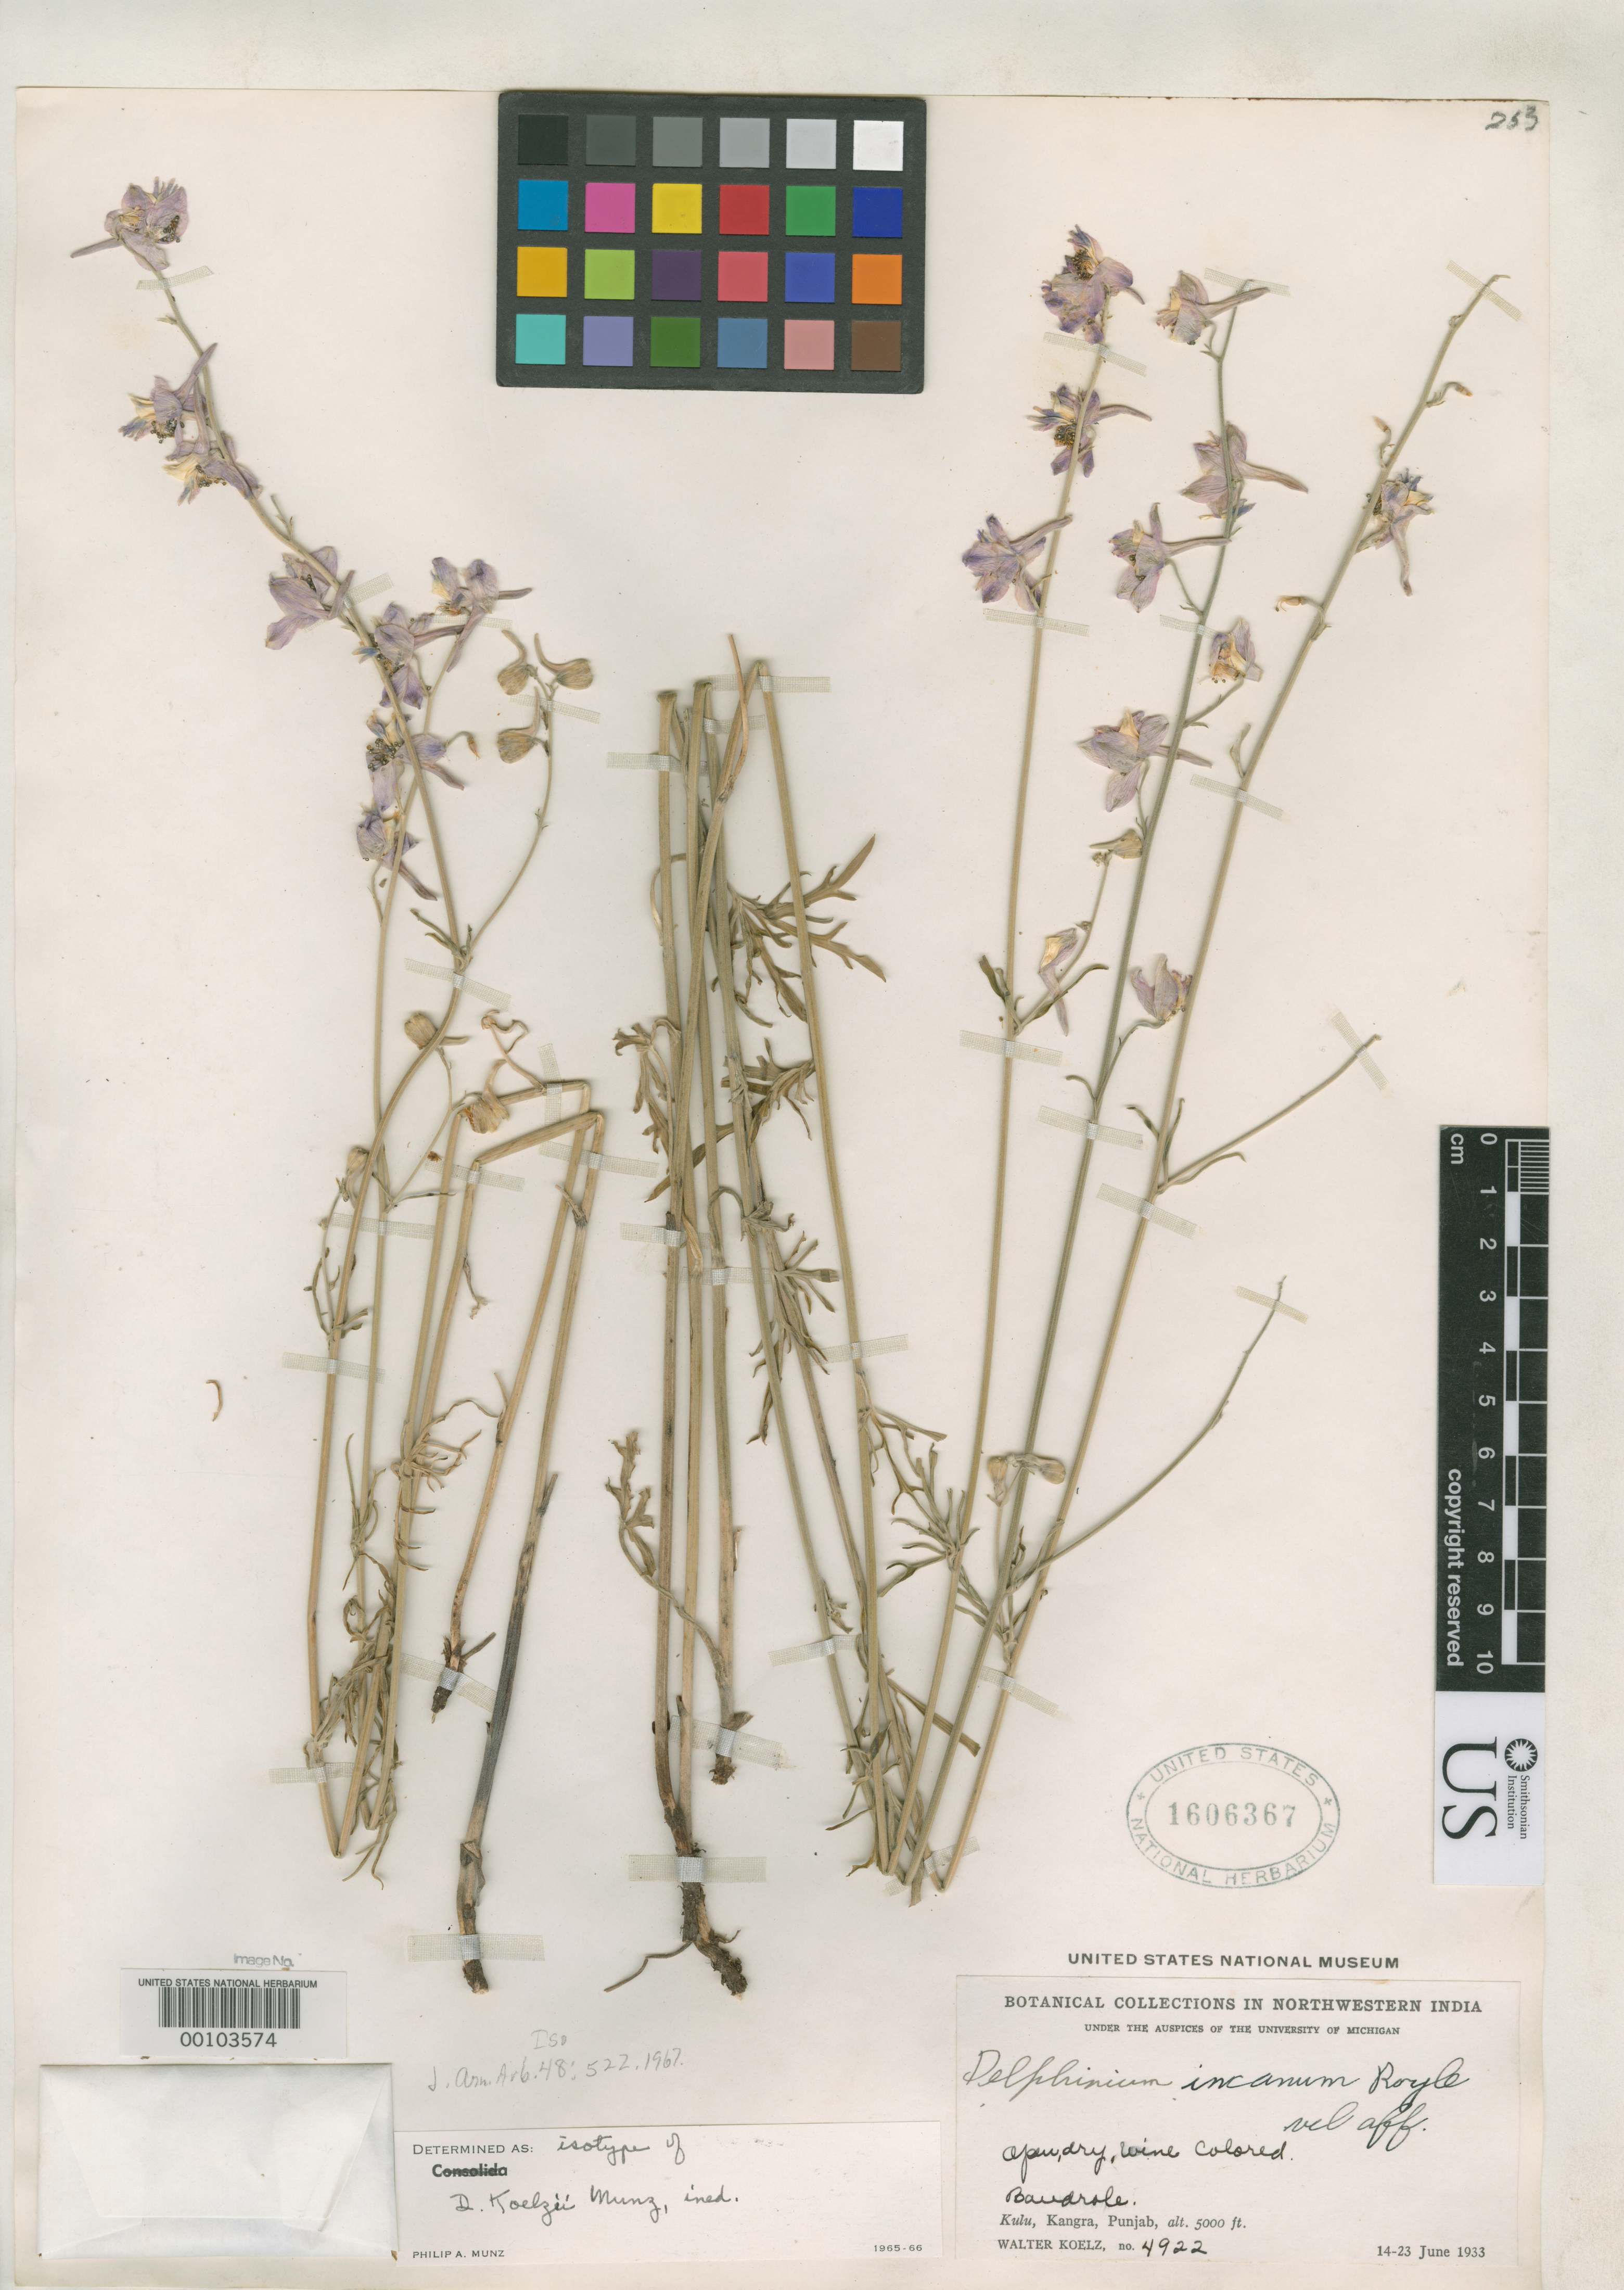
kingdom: Plantae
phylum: Tracheophyta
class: Magnoliopsida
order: Ranunculales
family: Ranunculaceae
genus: Delphinium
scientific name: Delphinium koelzii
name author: Munz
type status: Isotype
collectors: W. N. Koelz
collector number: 4922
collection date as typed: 14 Jun 1933 to 23 Jun 1933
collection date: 1933-06-14/1933-06-23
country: India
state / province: Himachal Pradesh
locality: Kangra, Kulu; alt. 5000 ft.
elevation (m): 1524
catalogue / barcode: US 1606367